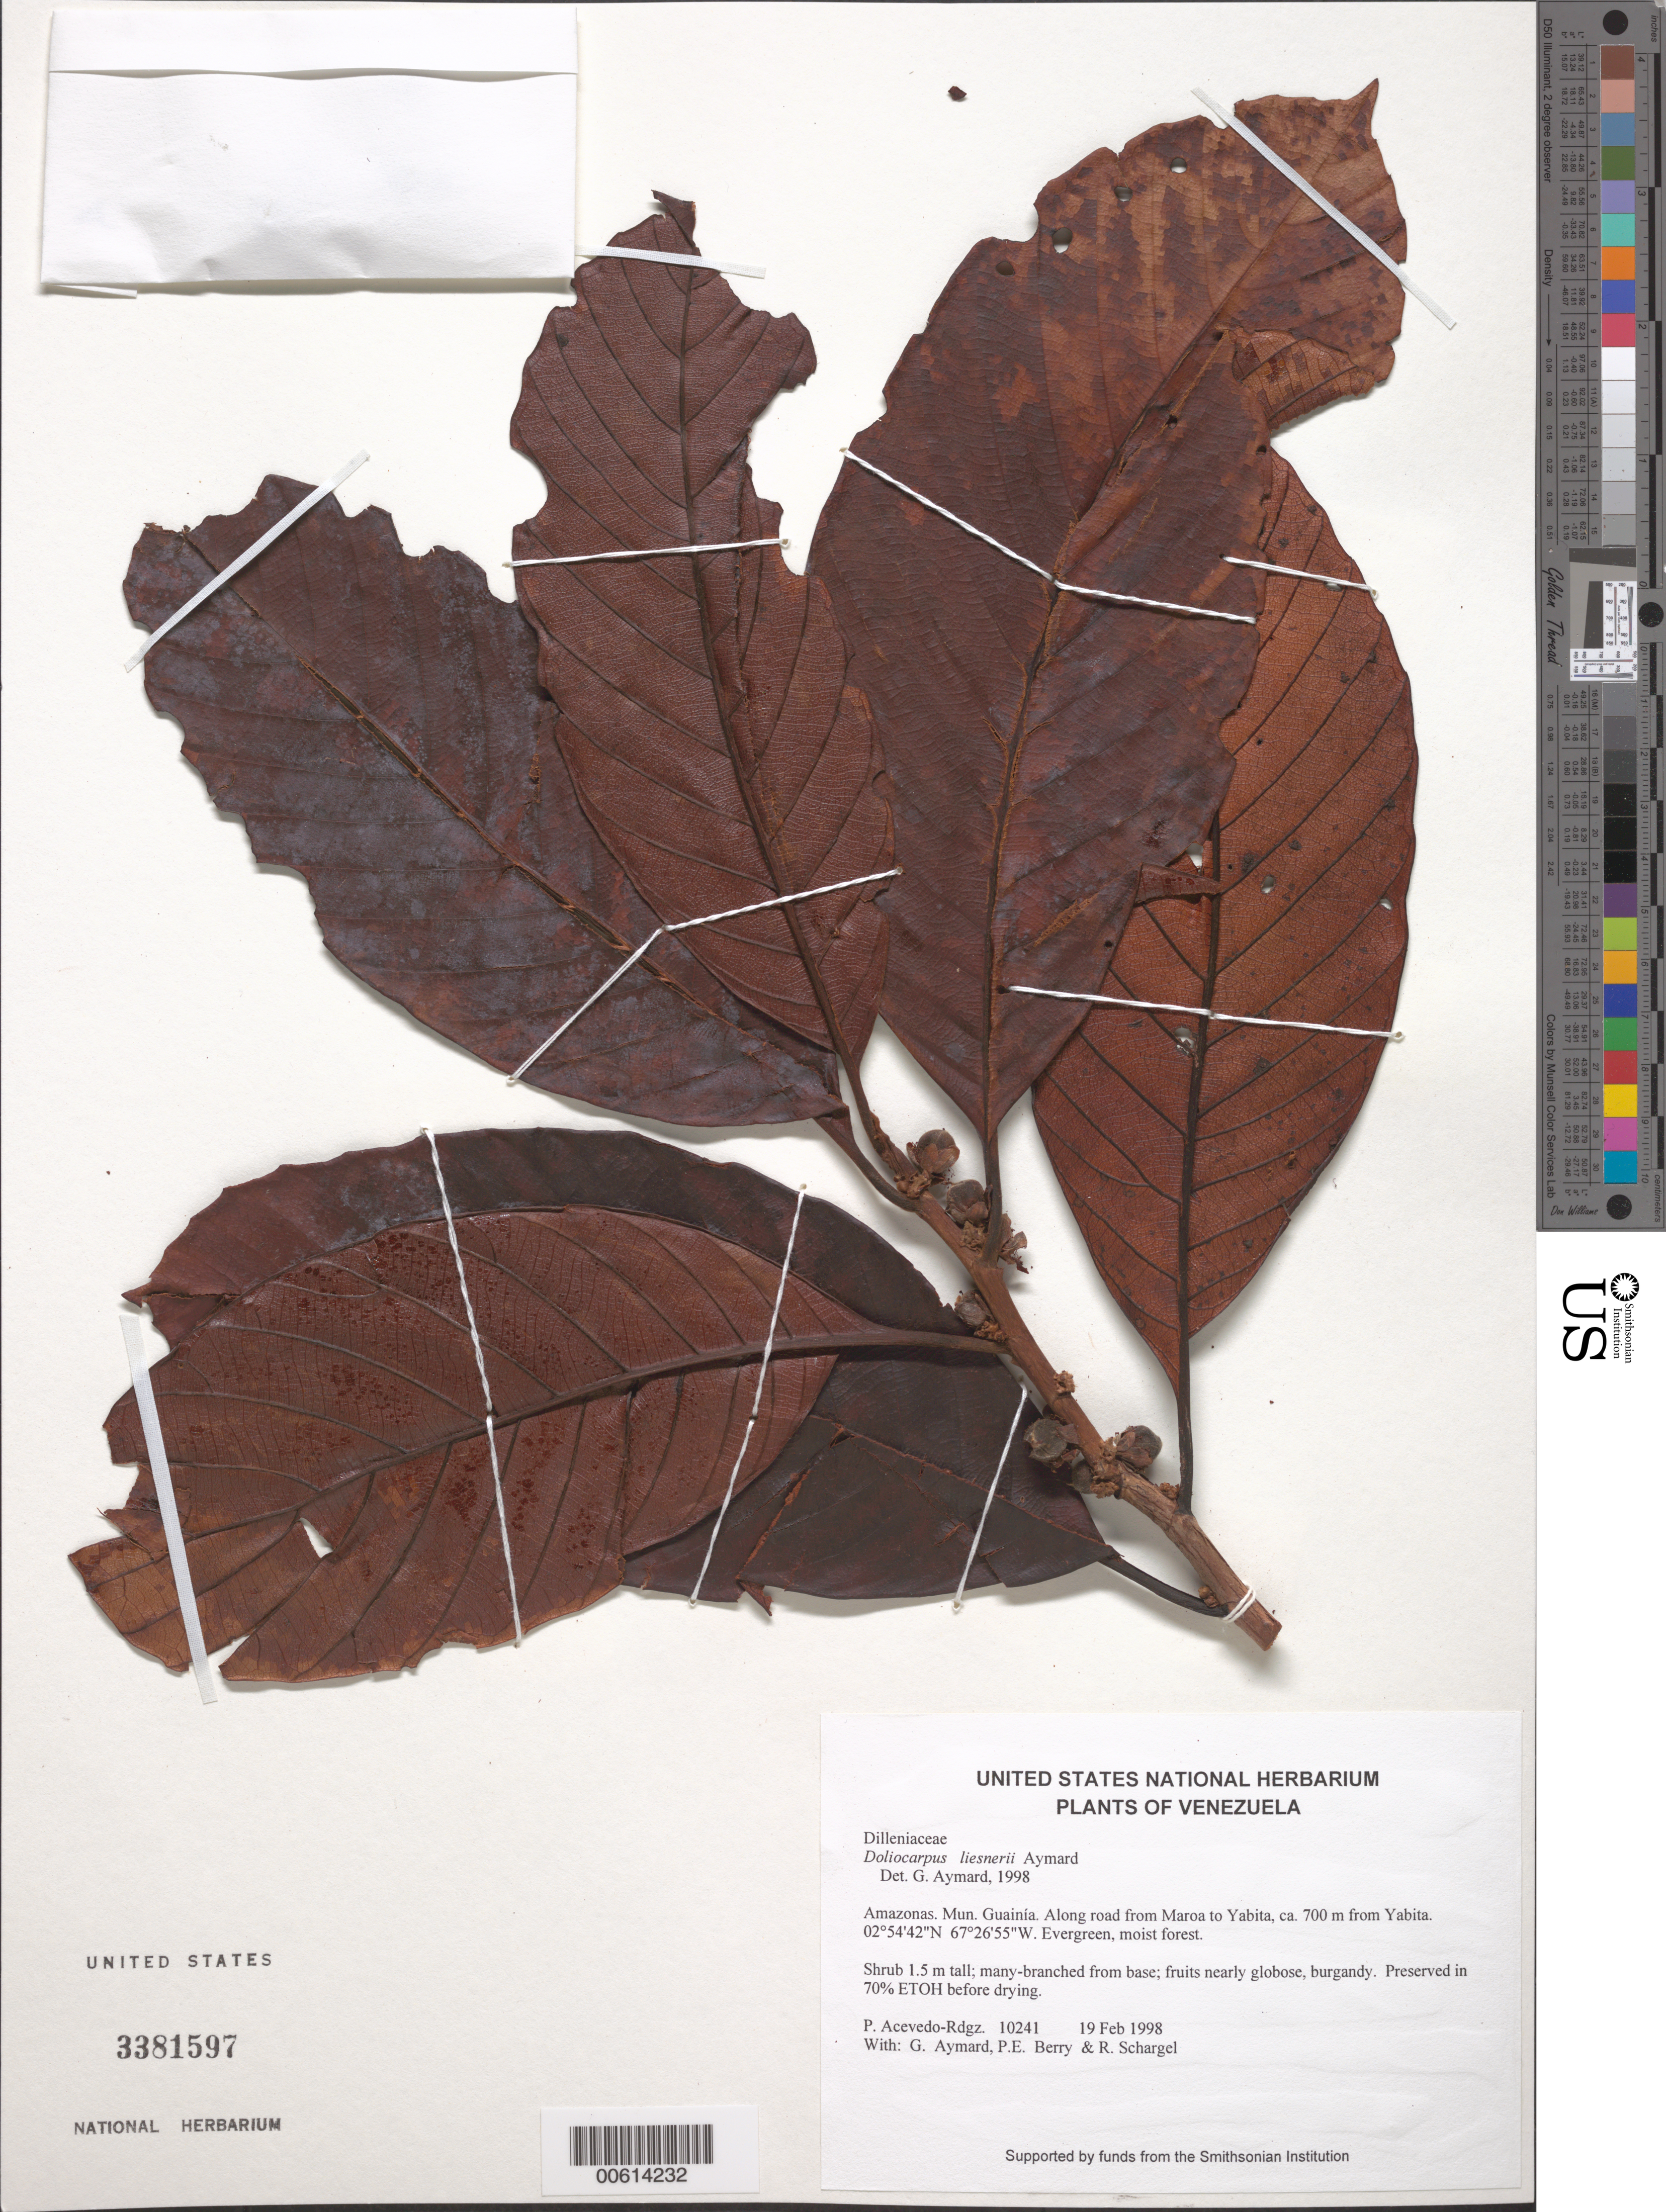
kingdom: Plantae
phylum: Tracheophyta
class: Magnoliopsida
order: Dilleniales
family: Dilleniaceae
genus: Doliocarpus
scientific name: Doliocarpus liesneri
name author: Aymard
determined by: Aymard C., G. A., (PORT), Univ. Nac. Exp. de los Llanos Ezequiel Zamora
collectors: P. Acevedo-Rodr., G. A. Aymard, P. E. Berry & R. Schargel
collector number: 10241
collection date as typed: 19 Feb 1998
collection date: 1998-02-19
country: Venezuela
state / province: Amazonas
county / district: Maroa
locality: Along road from Maroa to Yabita, ca. 700 m from Yabita.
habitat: Evergreen, moist forest.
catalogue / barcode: US 3381597